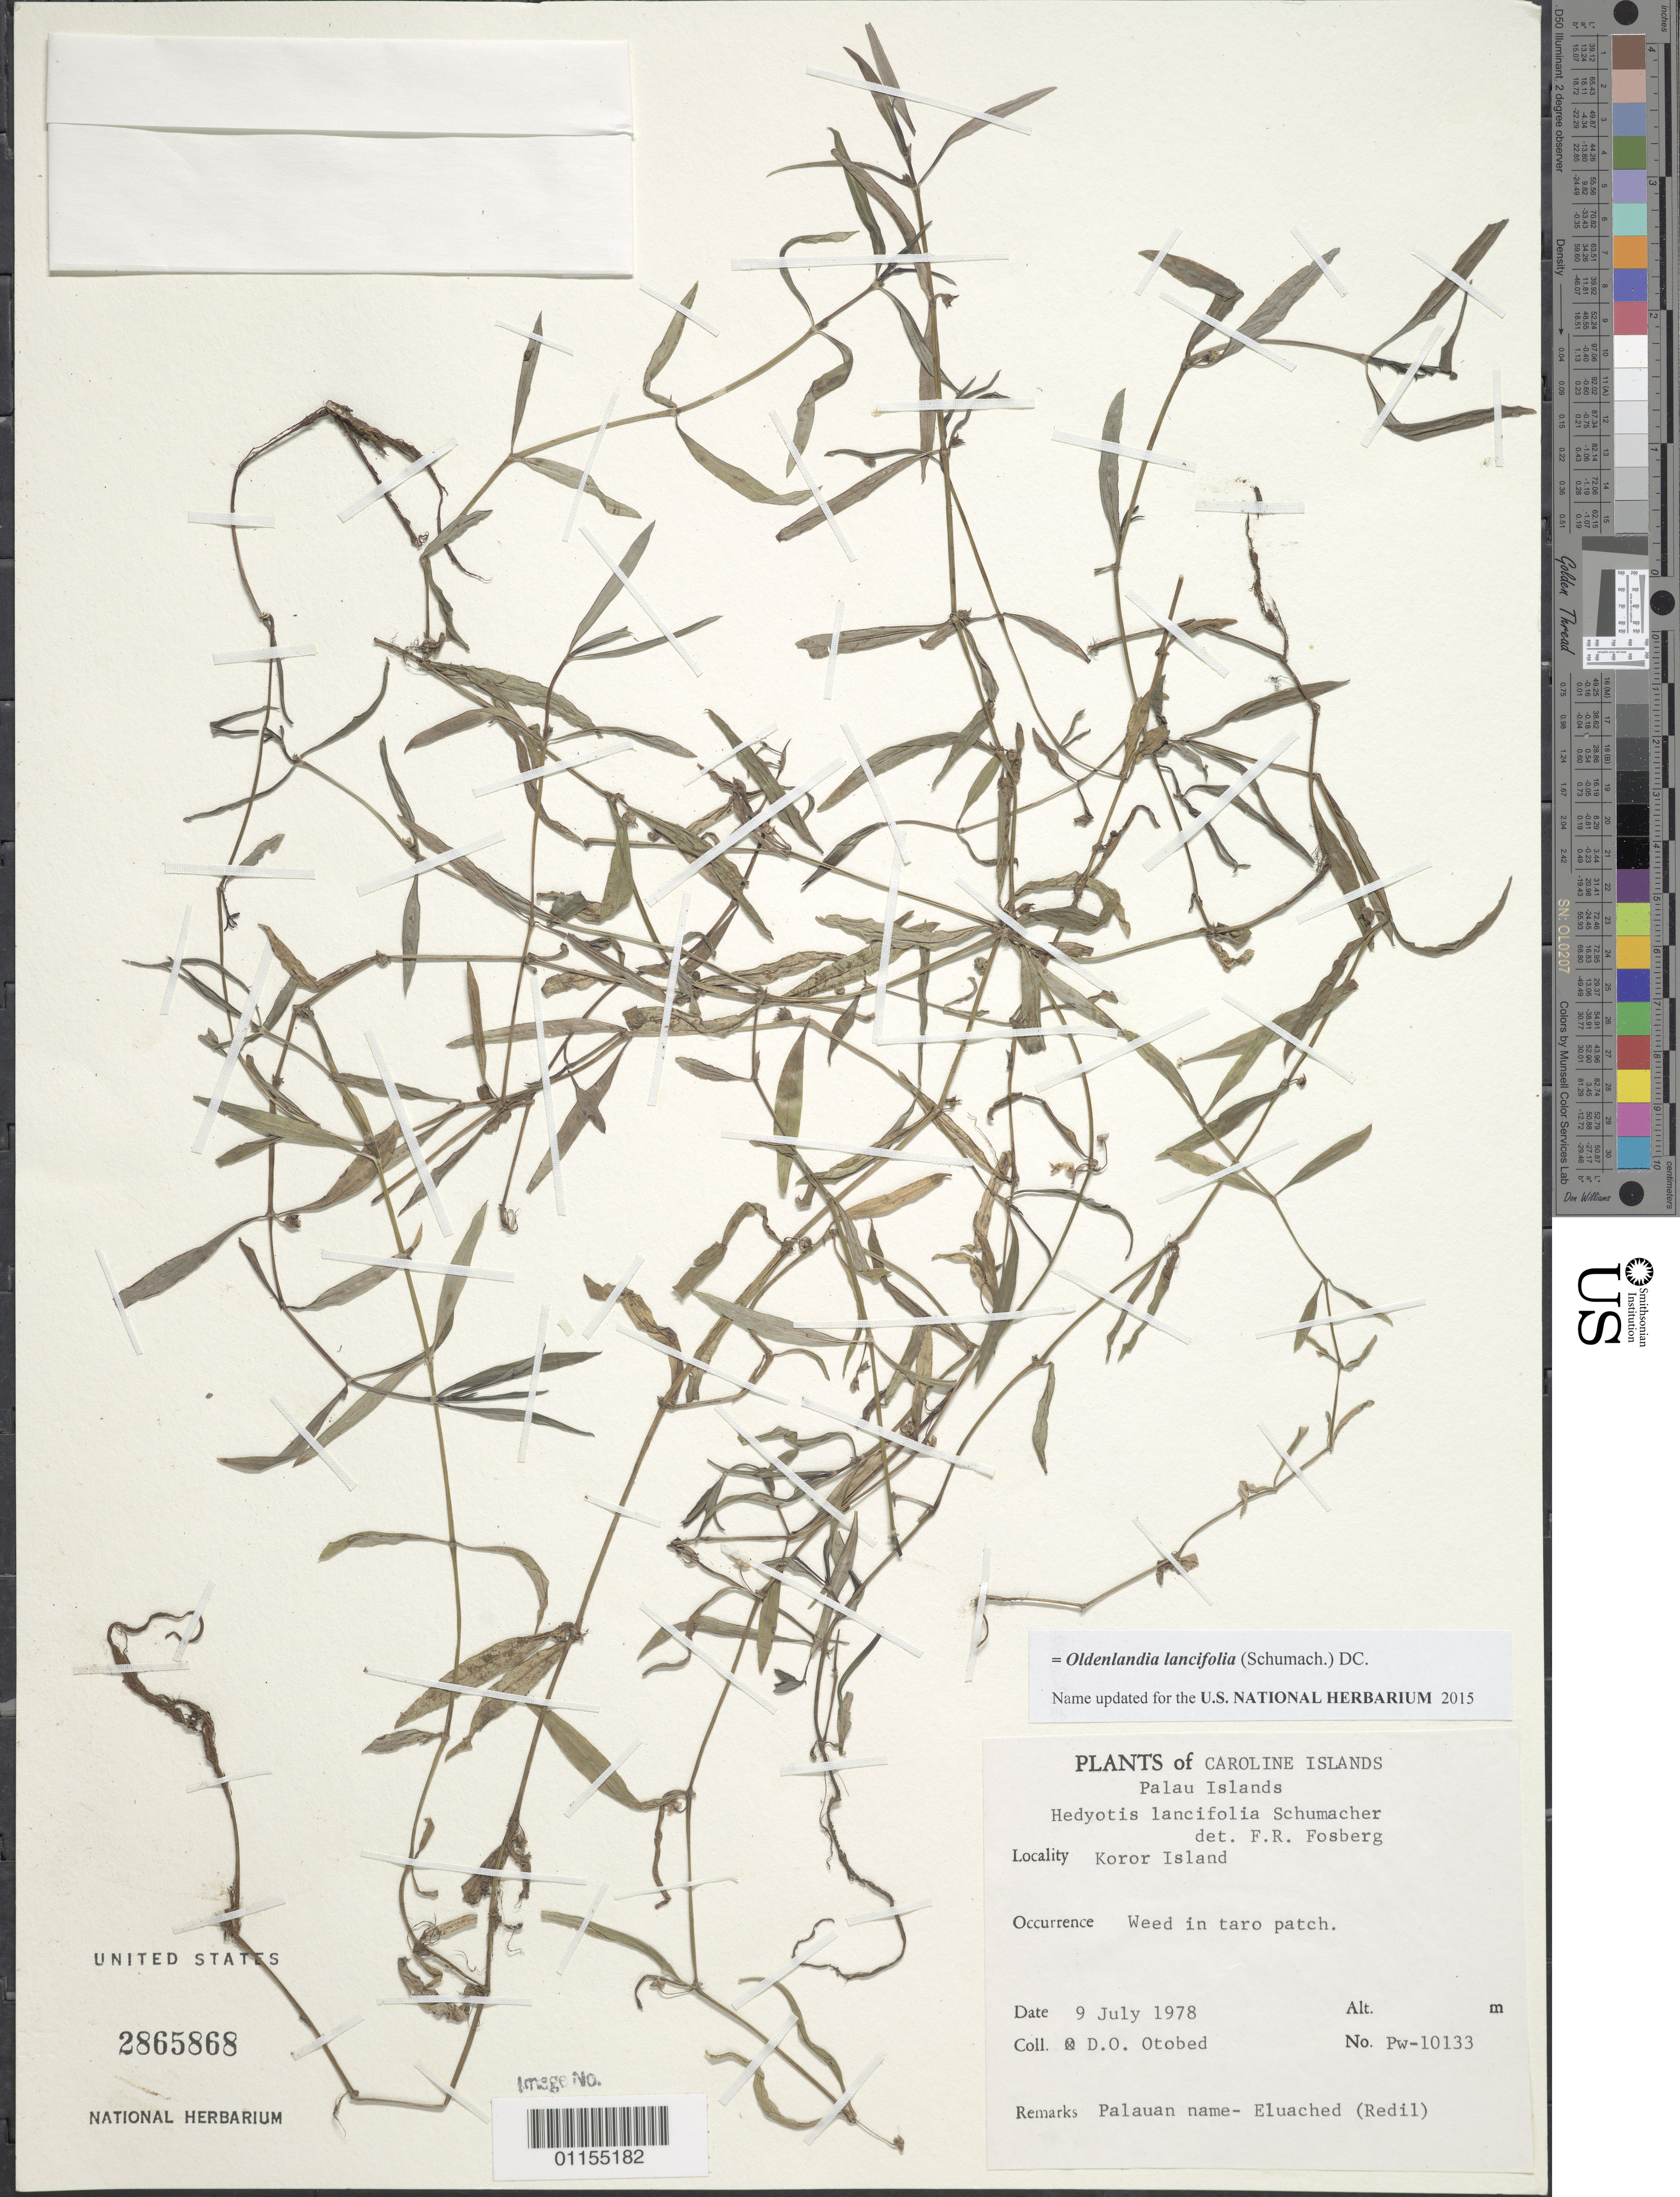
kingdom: Plantae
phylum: Tracheophyta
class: Magnoliopsida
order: Gentianales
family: Rubiaceae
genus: Oldenlandia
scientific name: Oldenlandia lancifolia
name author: (Schumach.) DC.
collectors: D. O. Otobed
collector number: PW-10133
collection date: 1978-07-09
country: Palau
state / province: Koror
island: Koror I.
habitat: Taro patch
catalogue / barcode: US 2865868